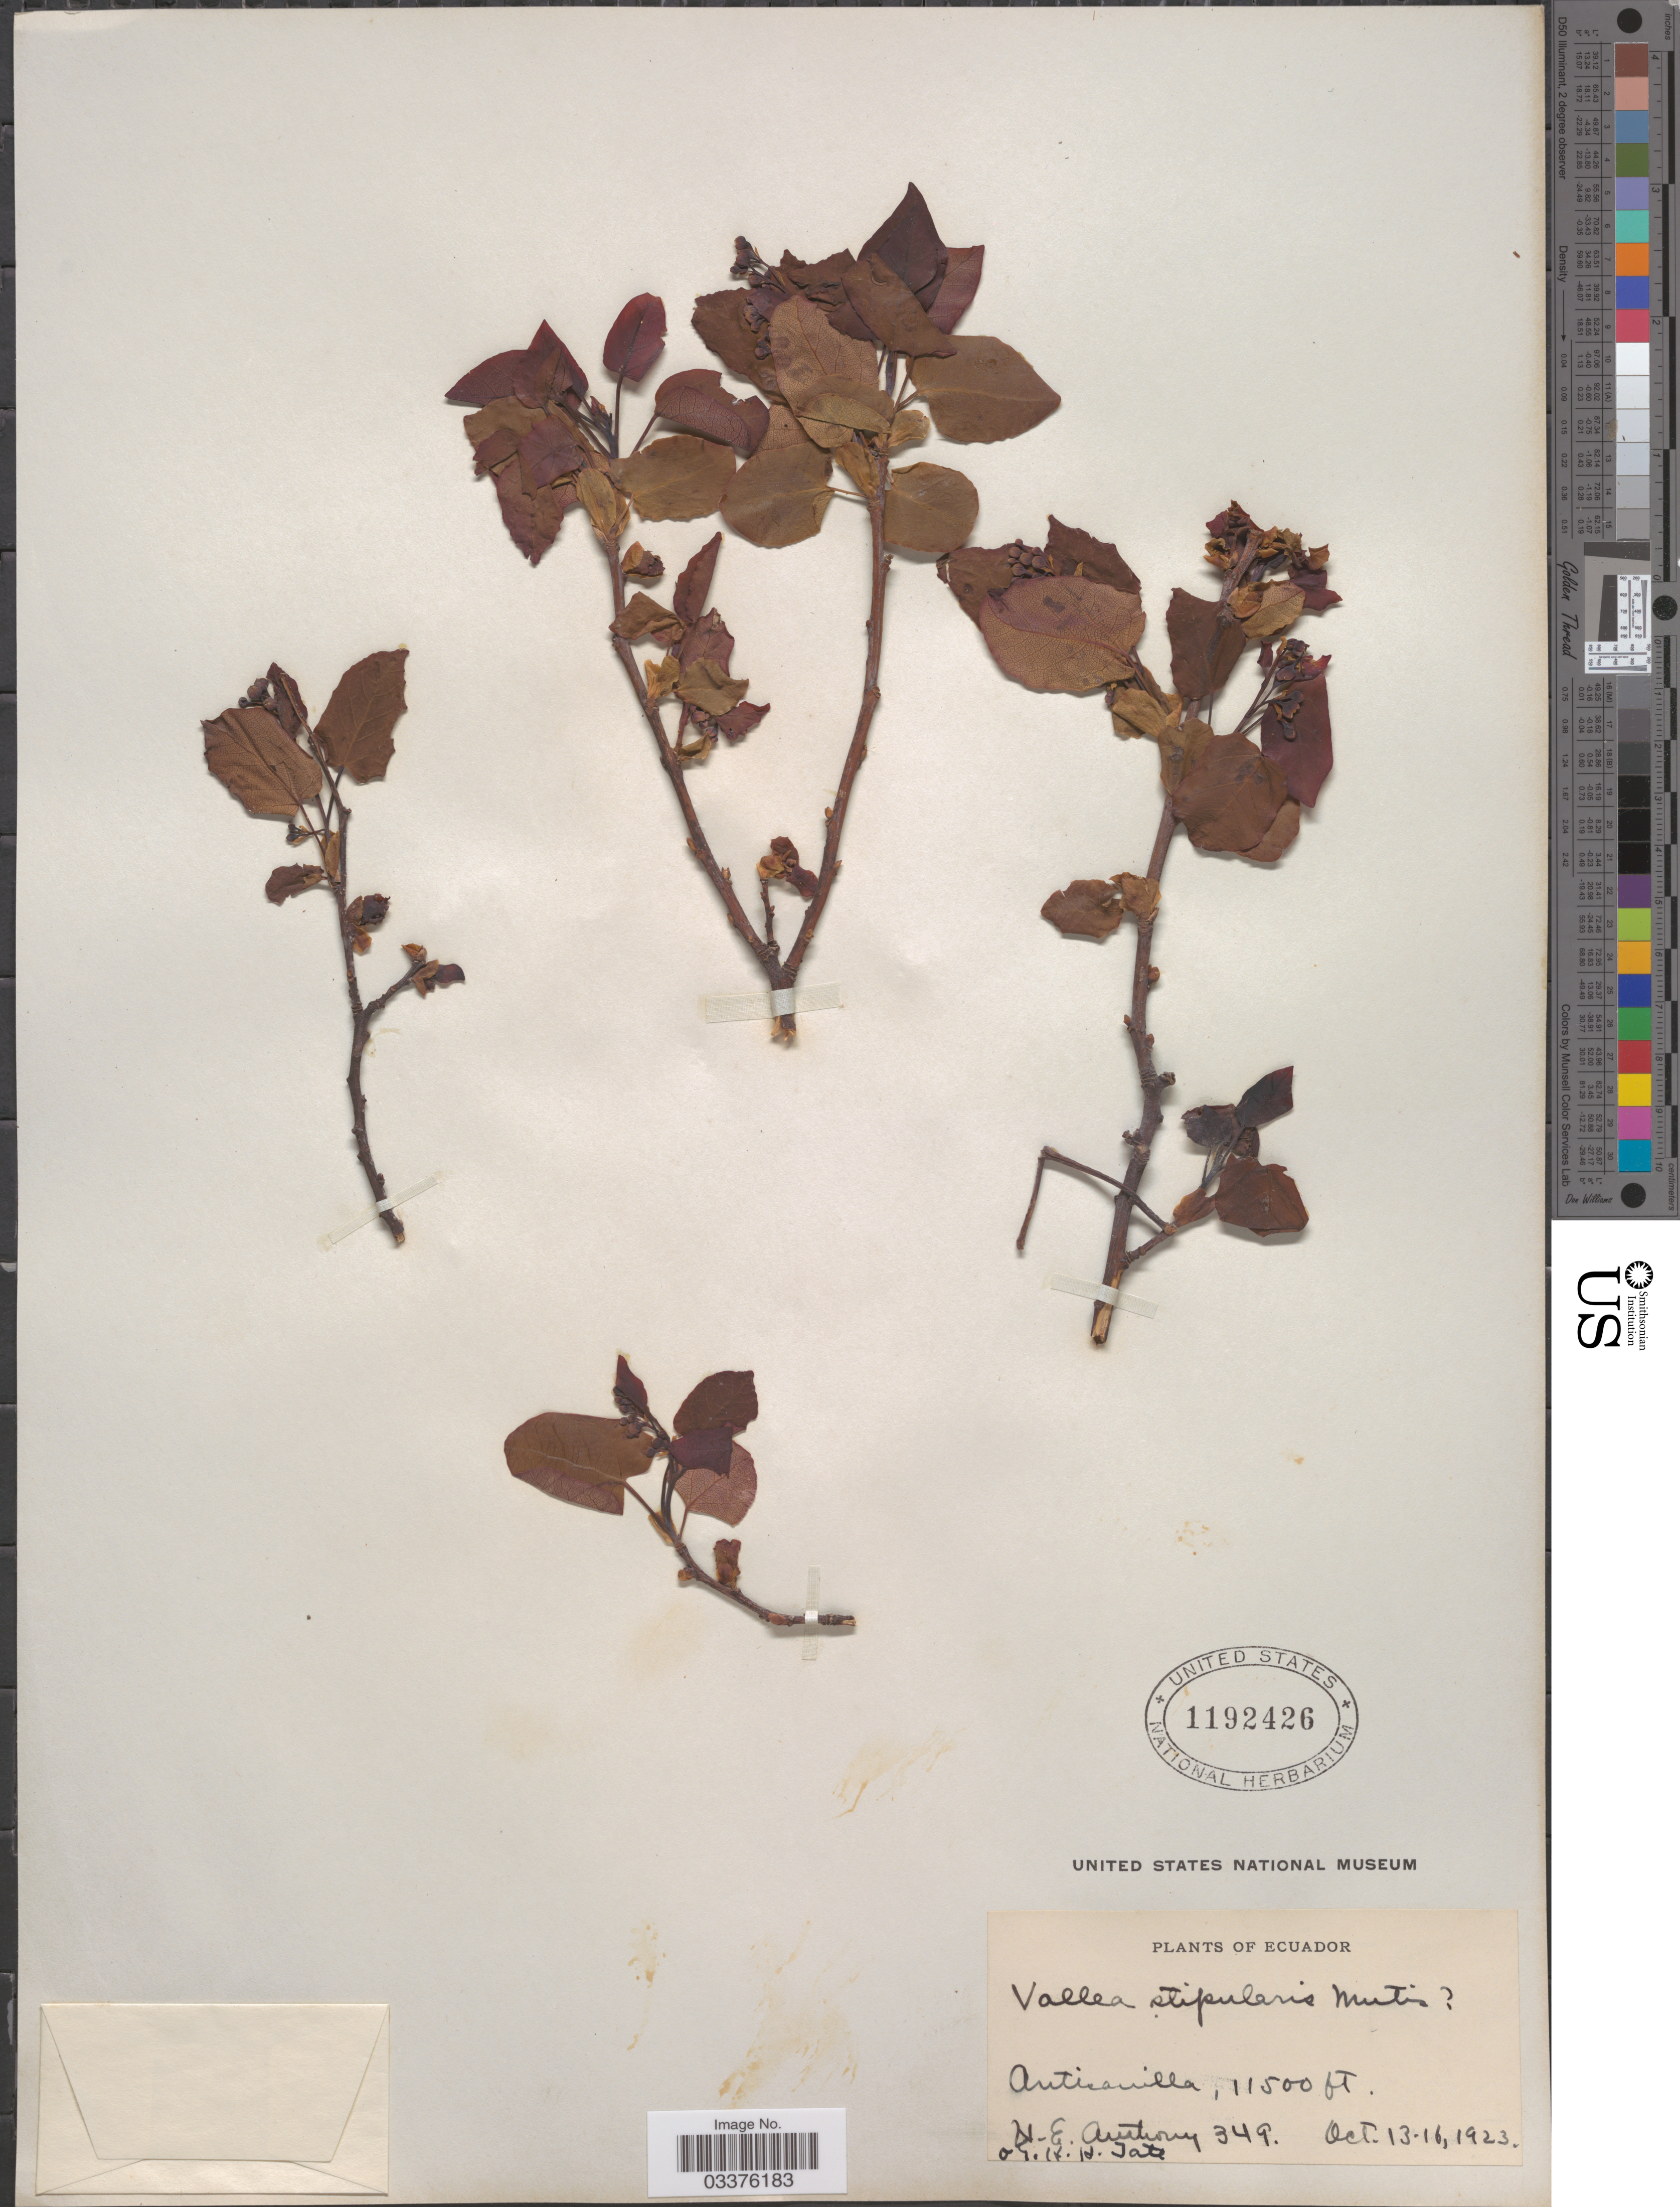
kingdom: Plantae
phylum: Tracheophyta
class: Magnoliopsida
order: Oxalidales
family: Elaeocarpaceae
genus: Vallea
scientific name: Vallea pubescens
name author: Kunth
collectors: H. E. Anthony & G. H. H.Tate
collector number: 349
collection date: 1923-10-13/1923-10-16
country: Ecuador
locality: Antisanilla.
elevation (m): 3505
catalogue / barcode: US 1192426